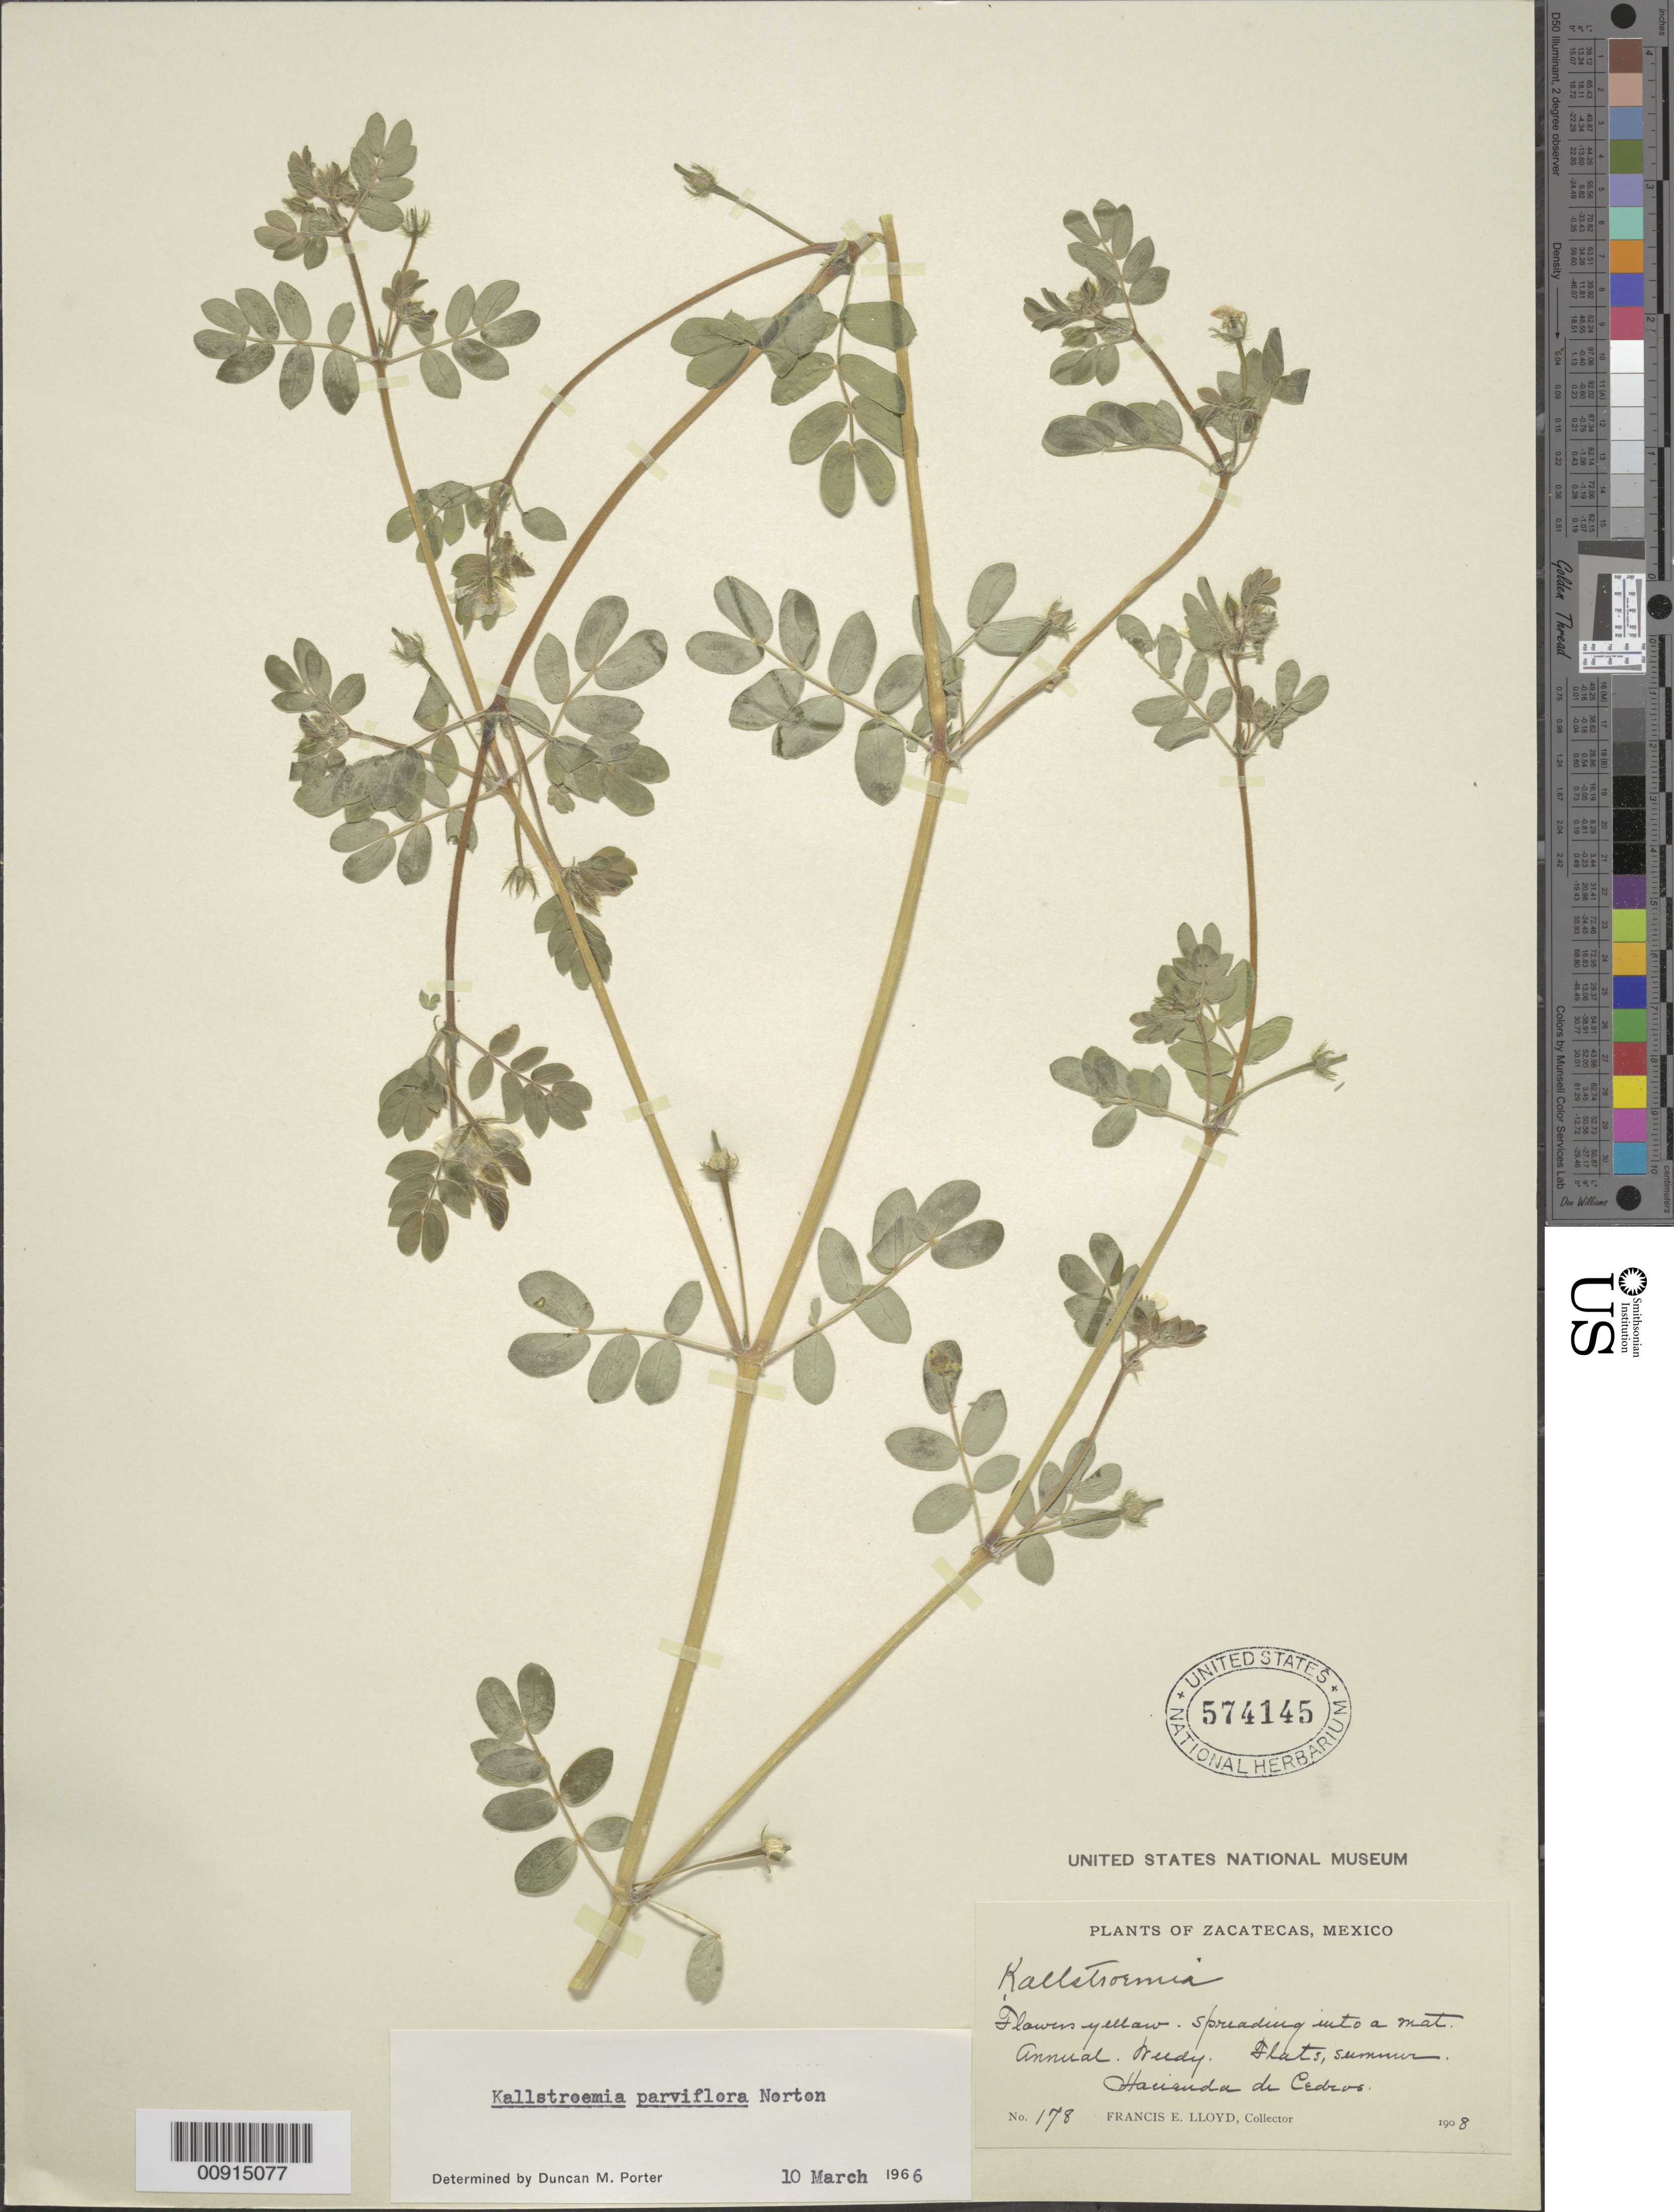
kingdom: Plantae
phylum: Tracheophyta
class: Magnoliopsida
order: Zygophyllales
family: Zygophyllaceae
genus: Kallstroemia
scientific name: Kallstroemia parviflora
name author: Norton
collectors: F. E. Lloyd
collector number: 178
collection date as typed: Jun 1908 to -- Aug 1908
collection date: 1908-06/1908-08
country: Mexico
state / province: Zacatecas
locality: Zacatecas: Hacienda de Cedros.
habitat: Flats.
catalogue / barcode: US 574145